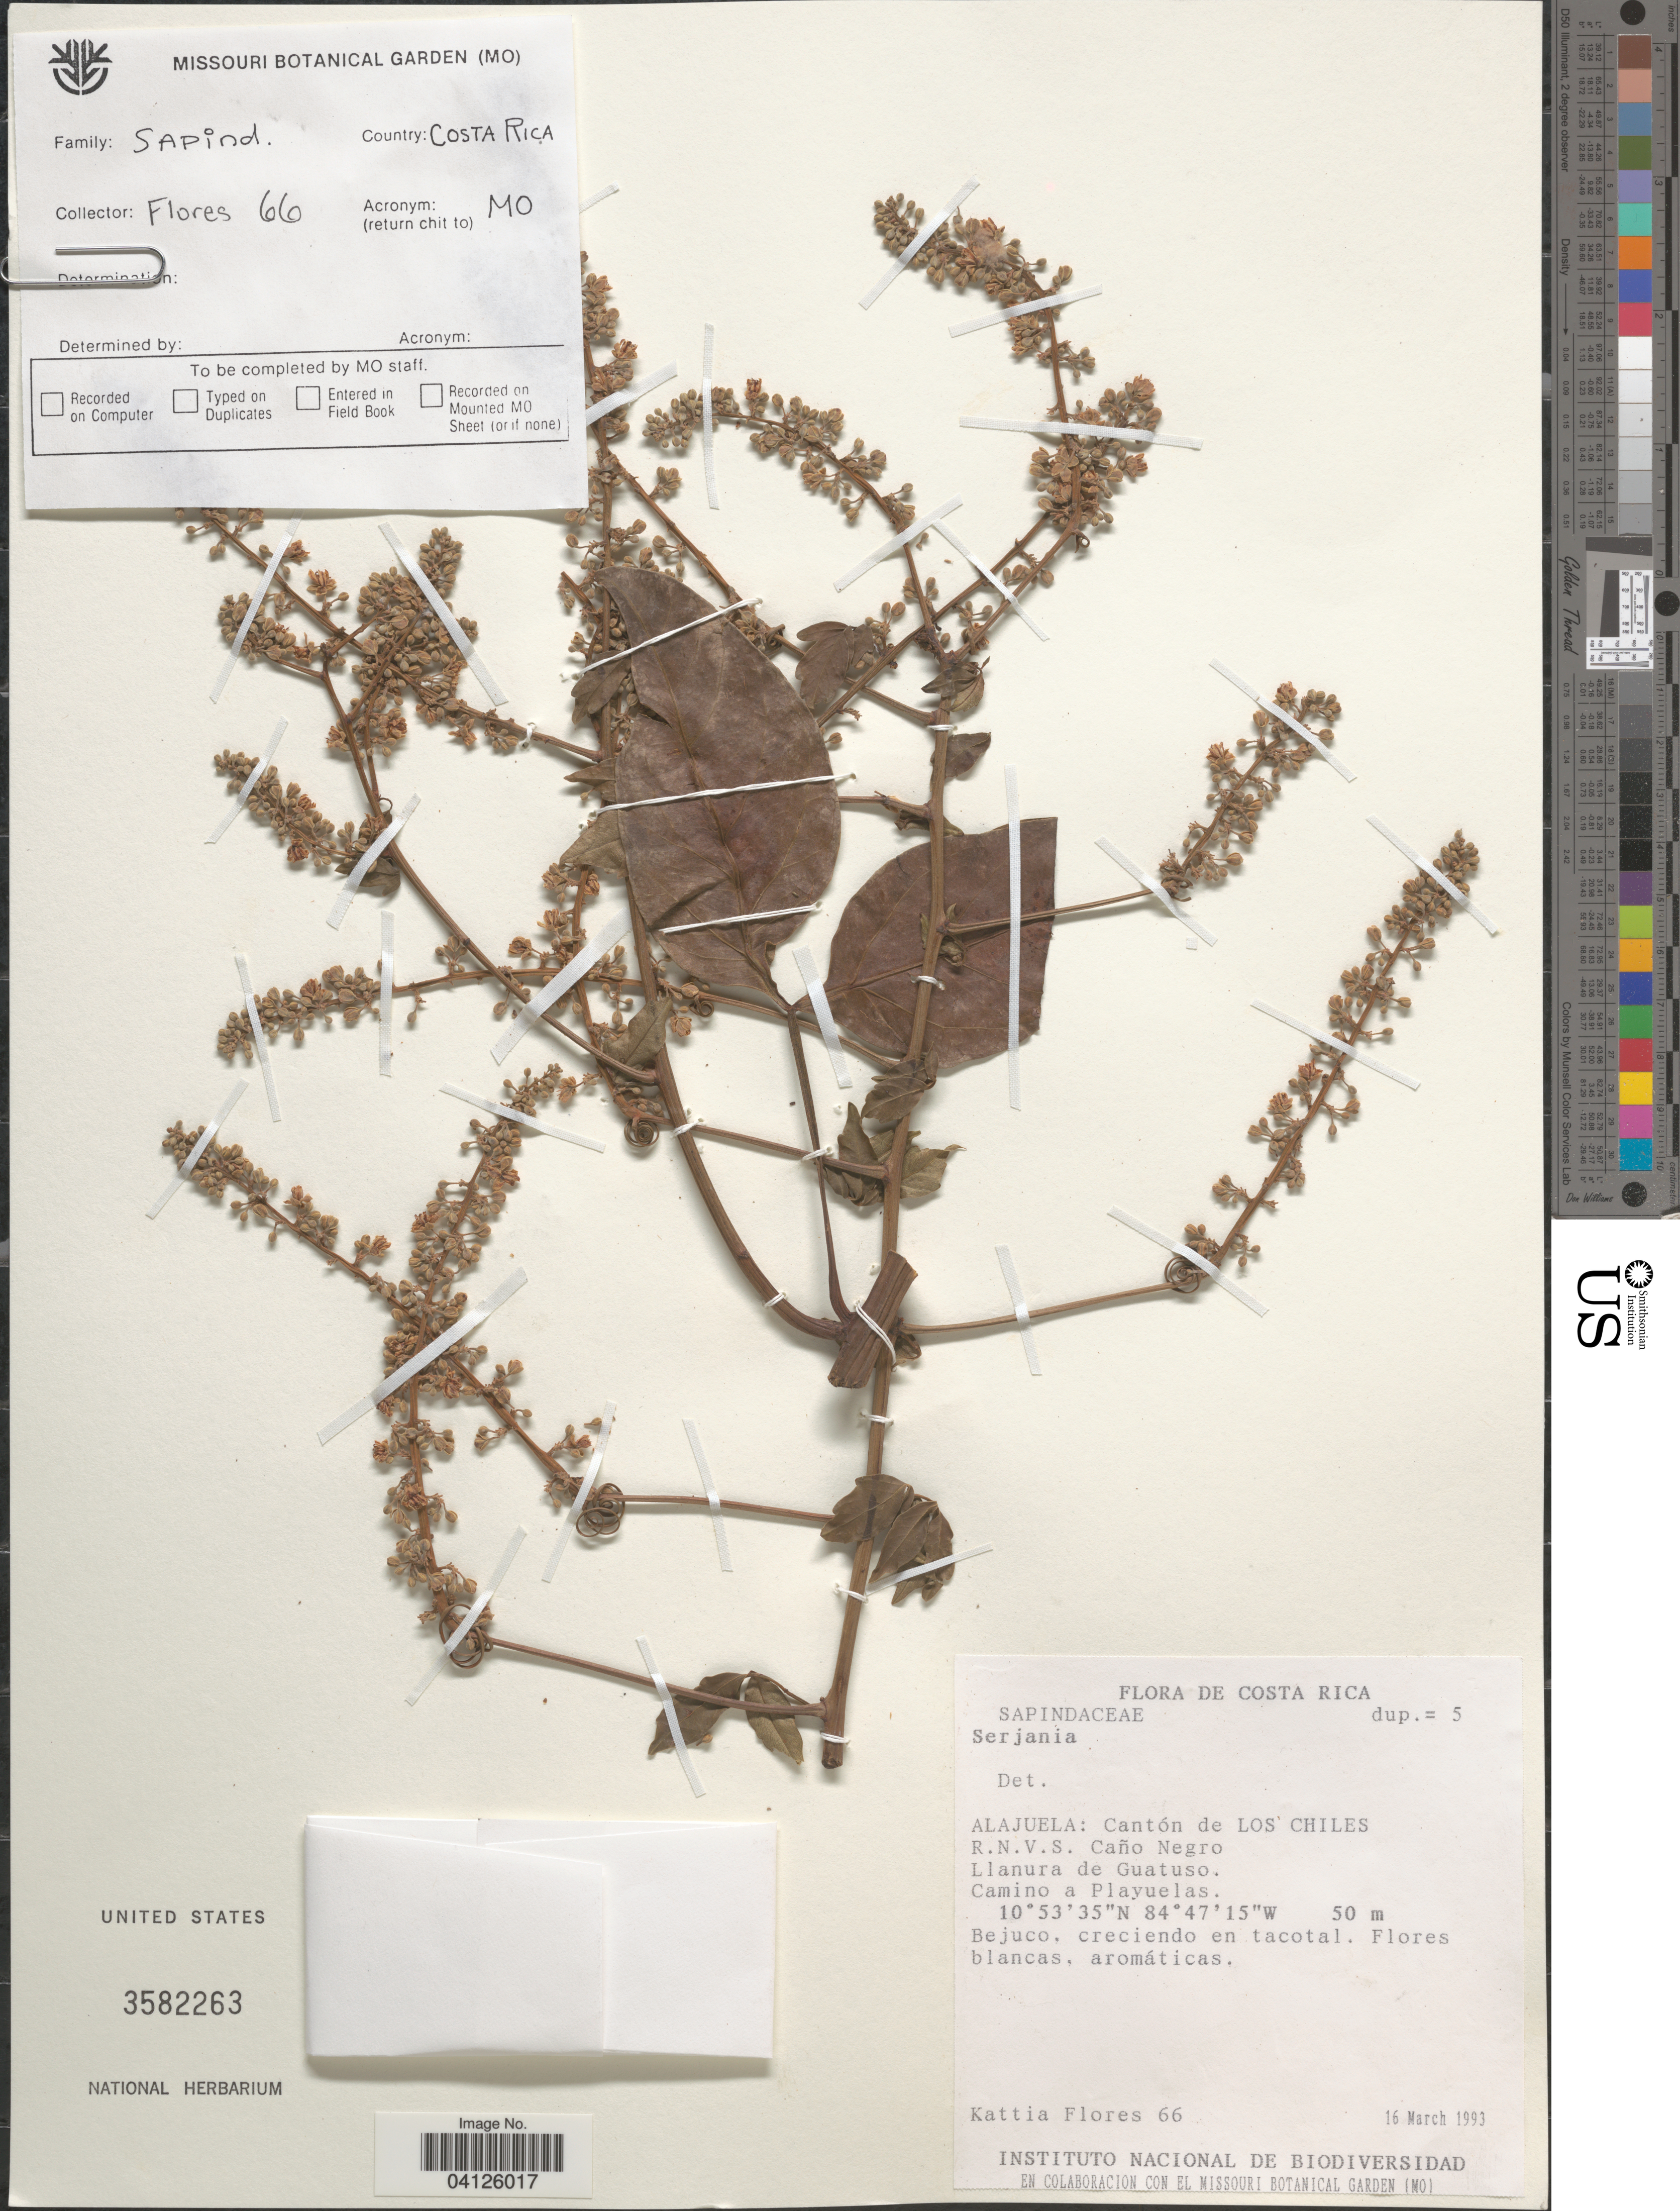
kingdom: Plantae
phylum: Tracheophyta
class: Magnoliopsida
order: Sapindales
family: Sapindaceae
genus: Serjania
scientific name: Serjania atrolineata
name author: C. Wright in Sauvalle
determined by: Acevedo-Rodriguez, P., (US), Smithsonian Institution - National Museum of Natural History (UNITED STATES)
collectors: K. Flores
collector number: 66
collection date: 1993-03-16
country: Costa Rica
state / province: Alajuela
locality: Cantón de LOS CHILES. R.N.V.S. Caño Negro. Llanura de Guatuso. Camino a Playuelas.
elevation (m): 50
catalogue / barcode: US 3582263